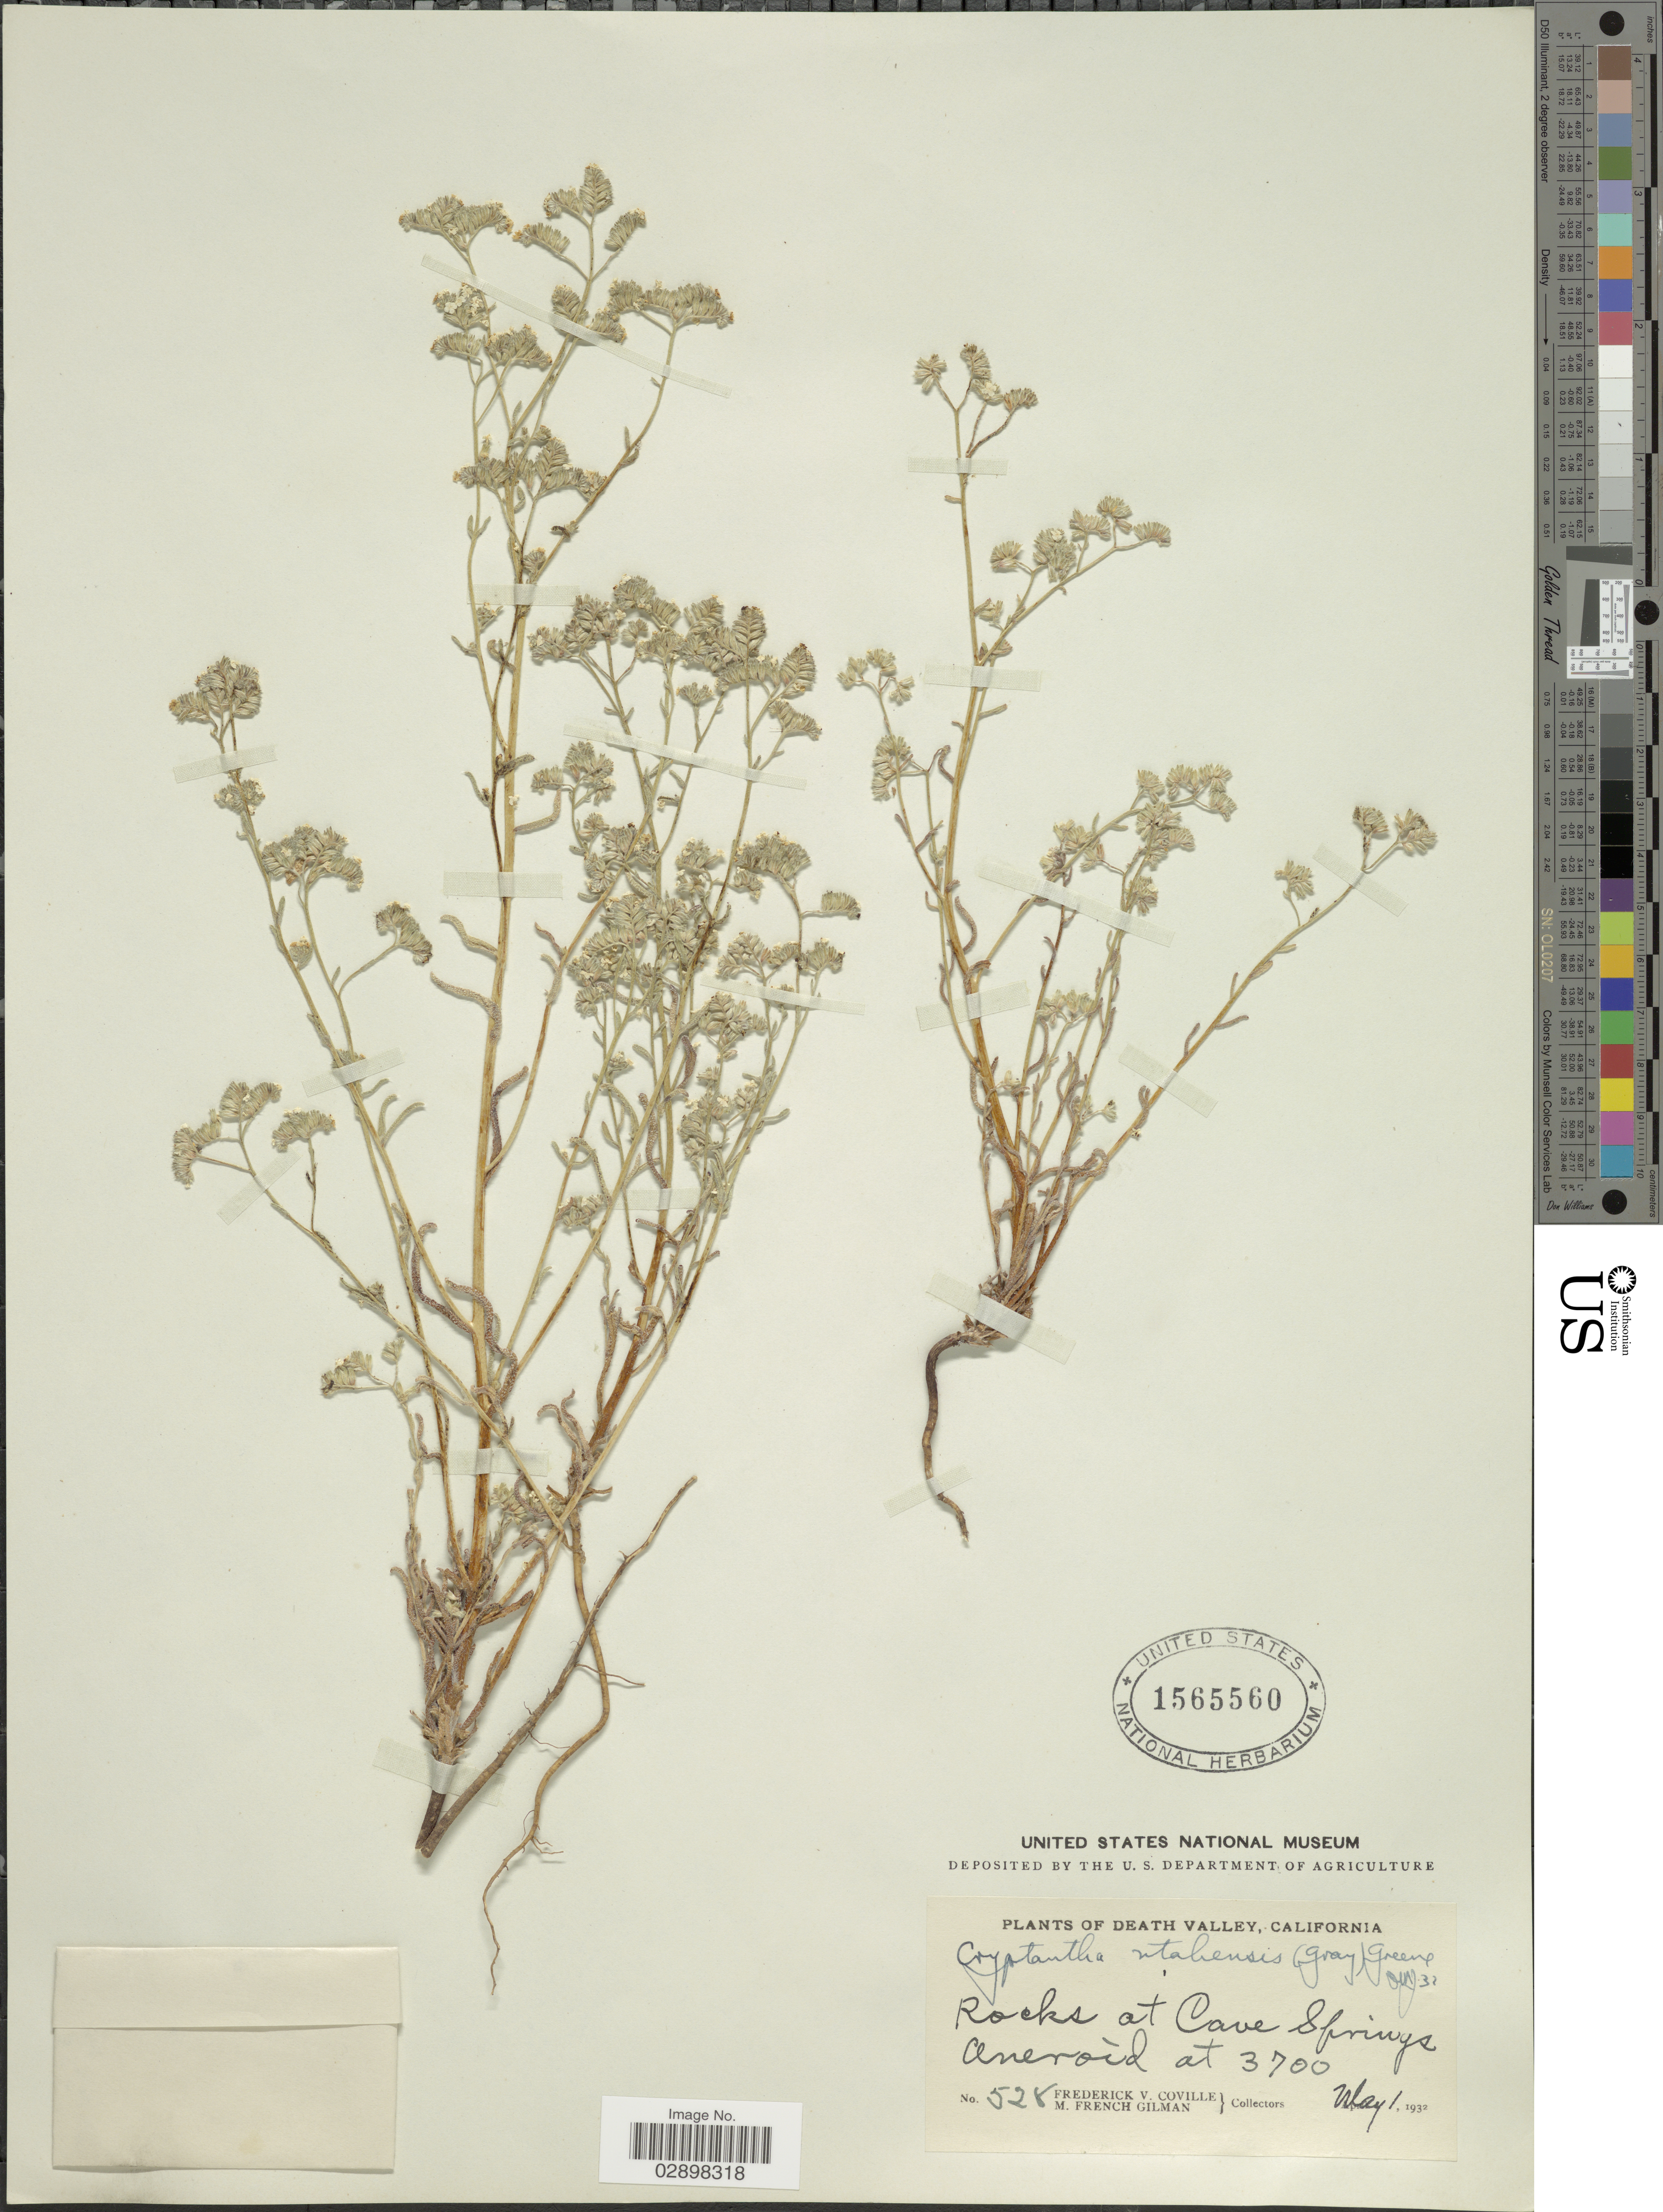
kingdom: Plantae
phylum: Tracheophyta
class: Magnoliopsida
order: Boraginales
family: Boraginaceae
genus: Cryptantha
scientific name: Cryptantha utahensis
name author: (A. Gray) Greene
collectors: F. V. Coville & M. F. Gilman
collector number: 528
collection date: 1932-05-01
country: United States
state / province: California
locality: Death Valley, Rocks at Cave Springs Aneroid.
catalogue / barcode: US 1565560